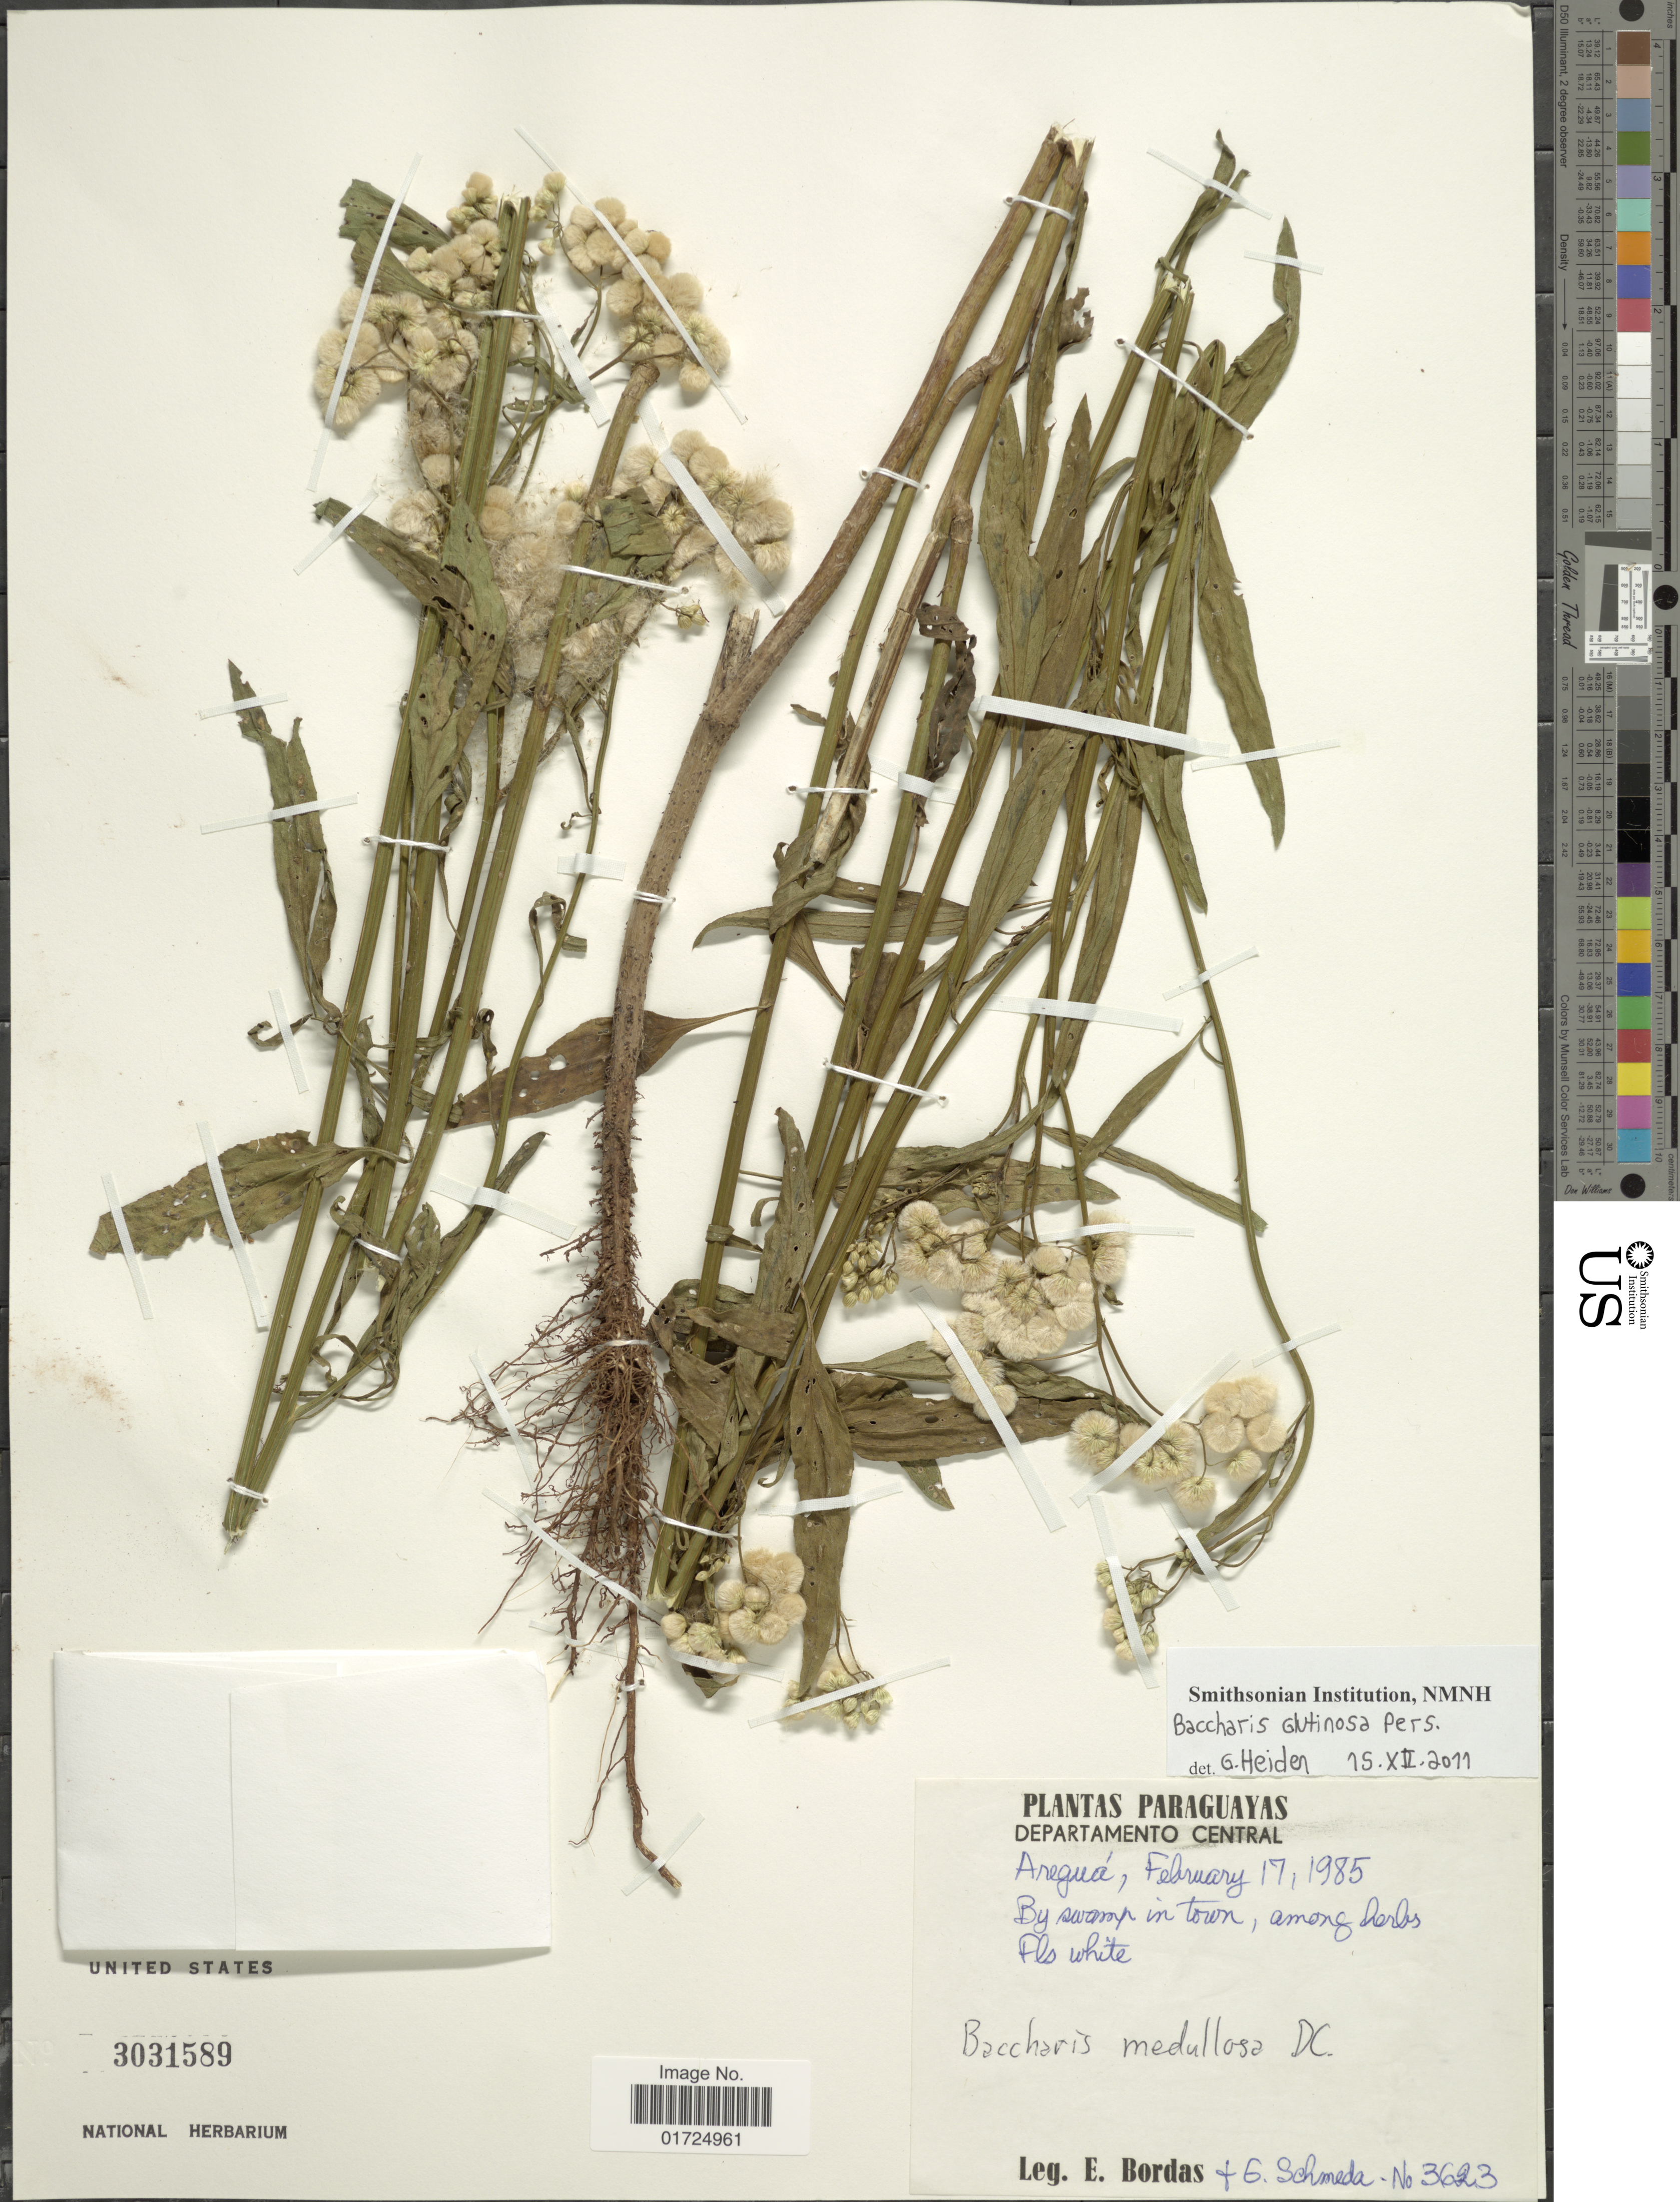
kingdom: Plantae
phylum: Tracheophyta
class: Magnoliopsida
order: Asterales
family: Asteraceae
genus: Baccharis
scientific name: Baccharis glutinosa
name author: Pers.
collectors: E. Bordas & G. Schmeda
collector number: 3623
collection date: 1985-02-17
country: Paraguay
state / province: Central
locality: Departamento Central. Areguá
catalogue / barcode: US 3031589